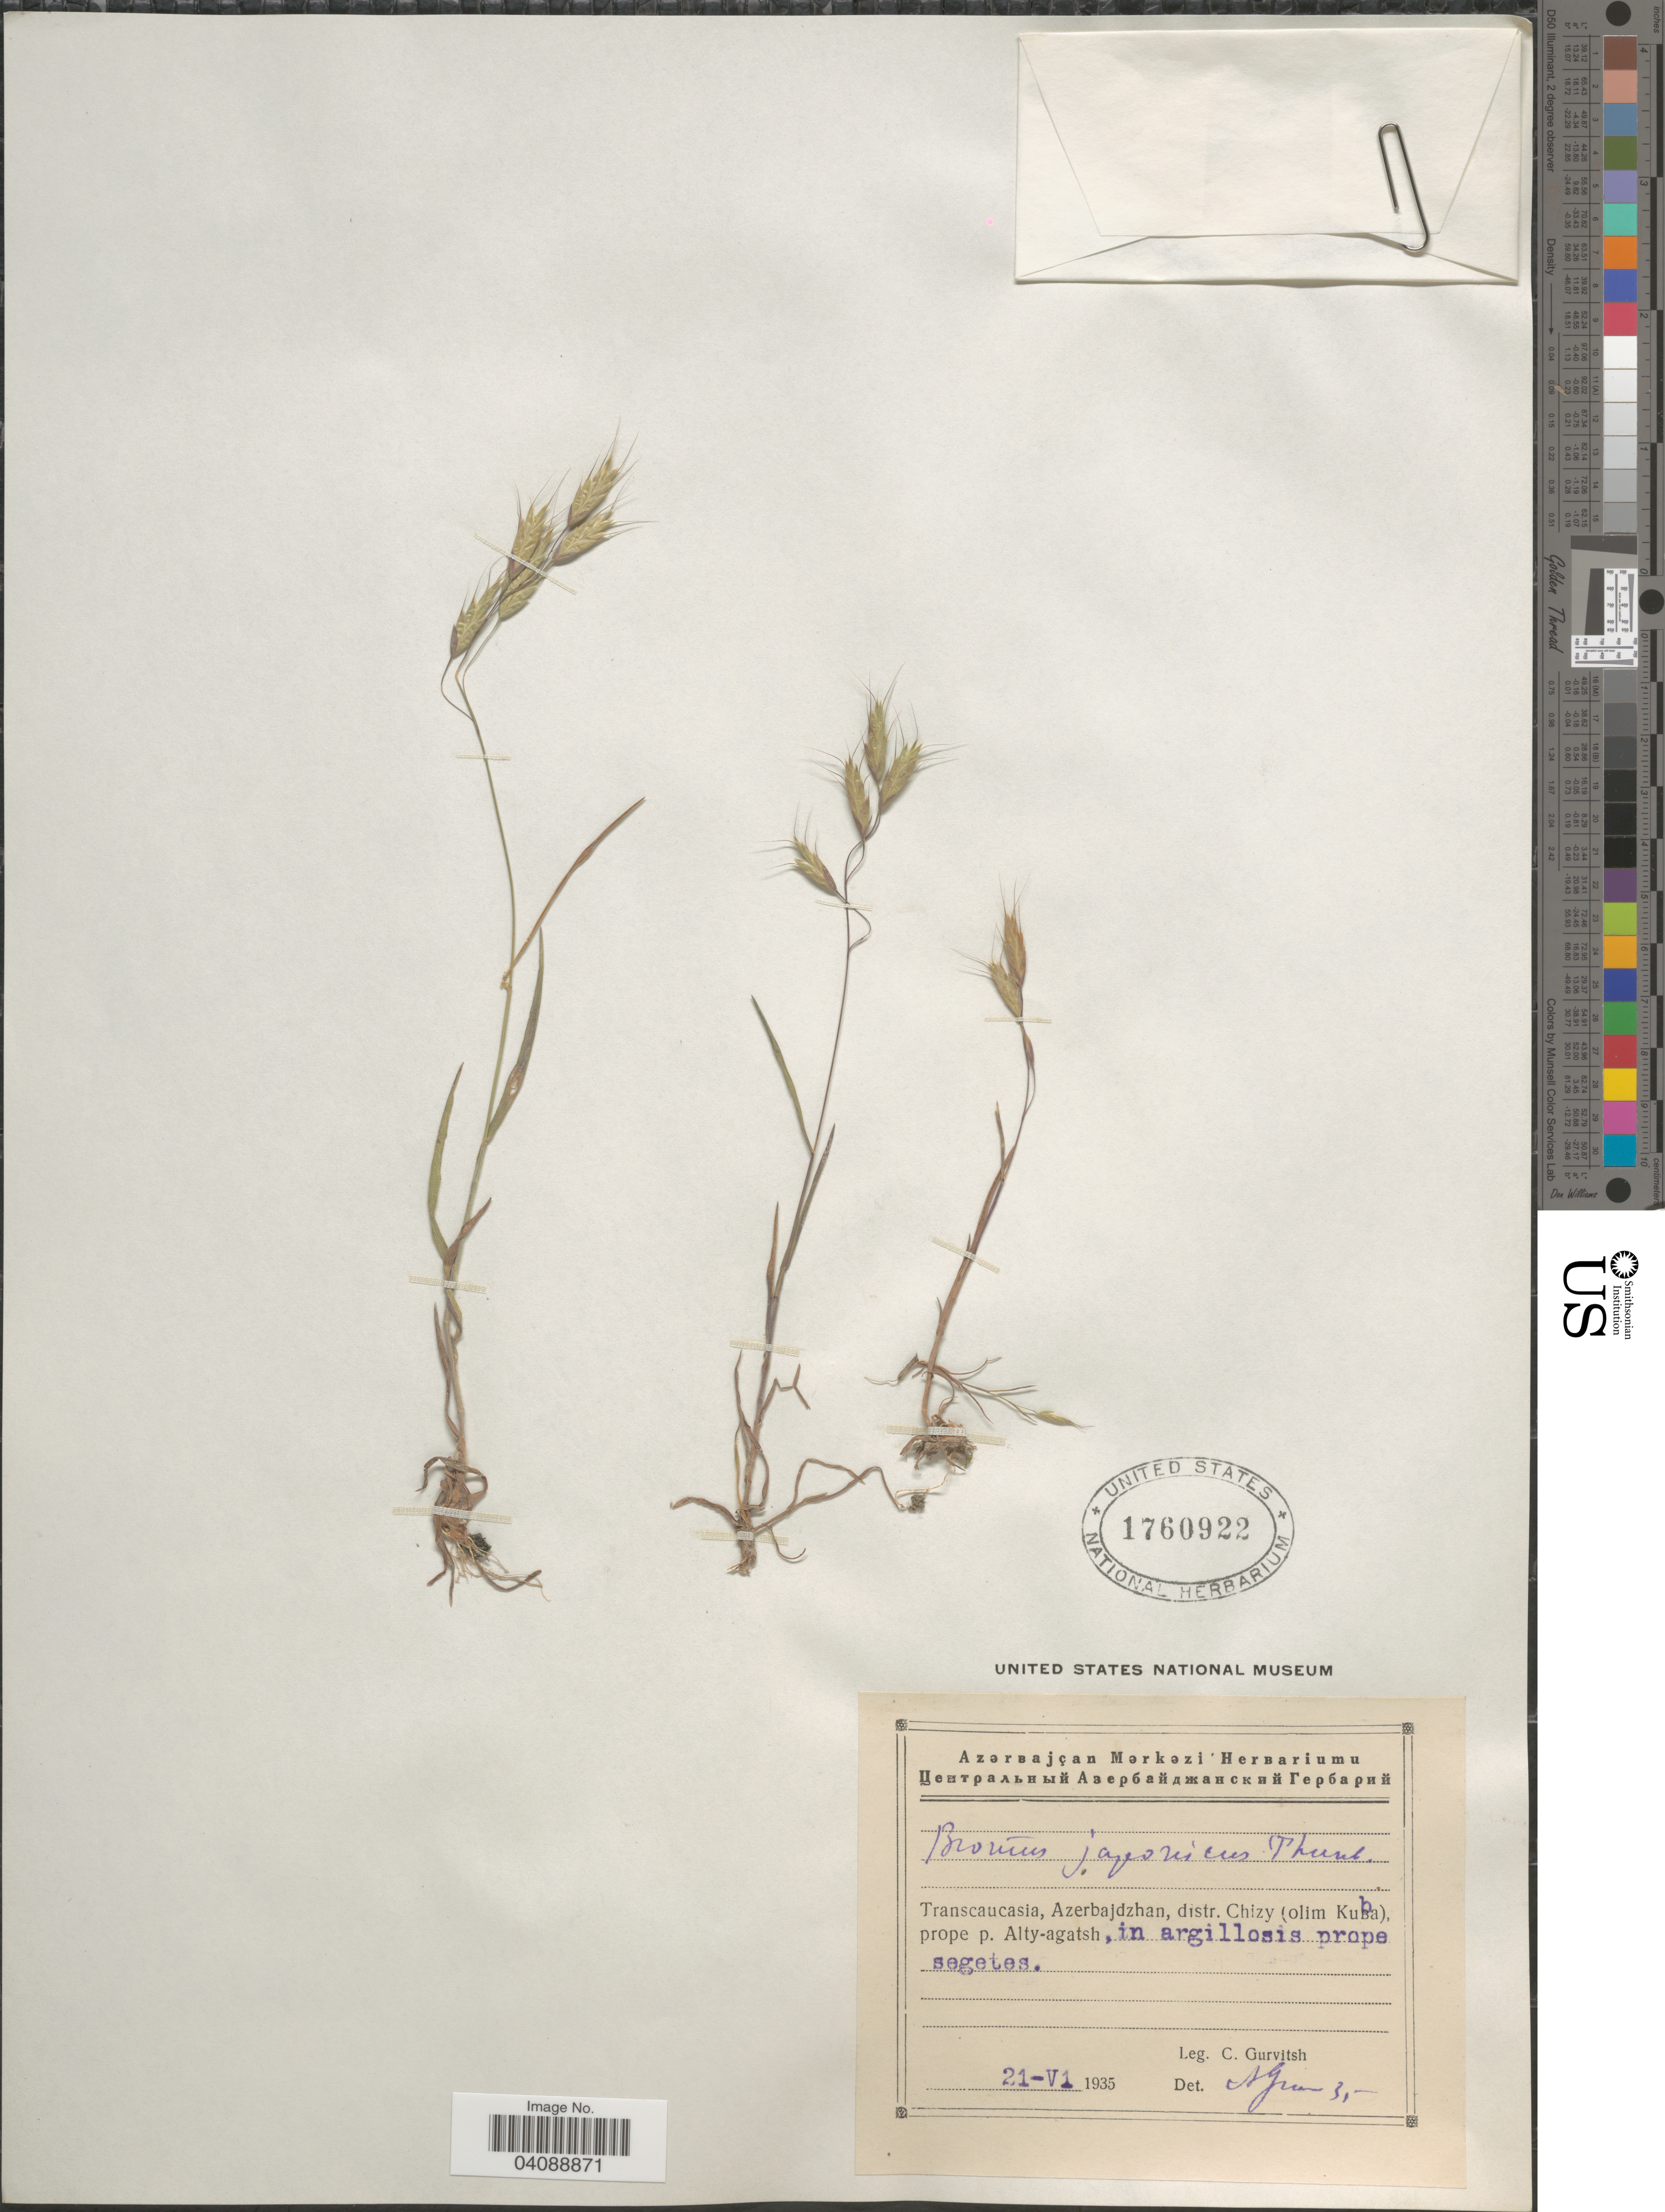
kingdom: Plantae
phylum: Tracheophyta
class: Liliopsida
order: Poales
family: Poaceae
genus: Bromus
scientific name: Bromus japonicus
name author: Houtt.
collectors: C. Gurvitsh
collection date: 1935-06-21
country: Azerbaijan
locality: Transcaucasia, Azerbajdzhan, distr. Chizy (olim Kuba), prope p. Alty-agatsh, in argillosis prope segetes.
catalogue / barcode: US 1760922